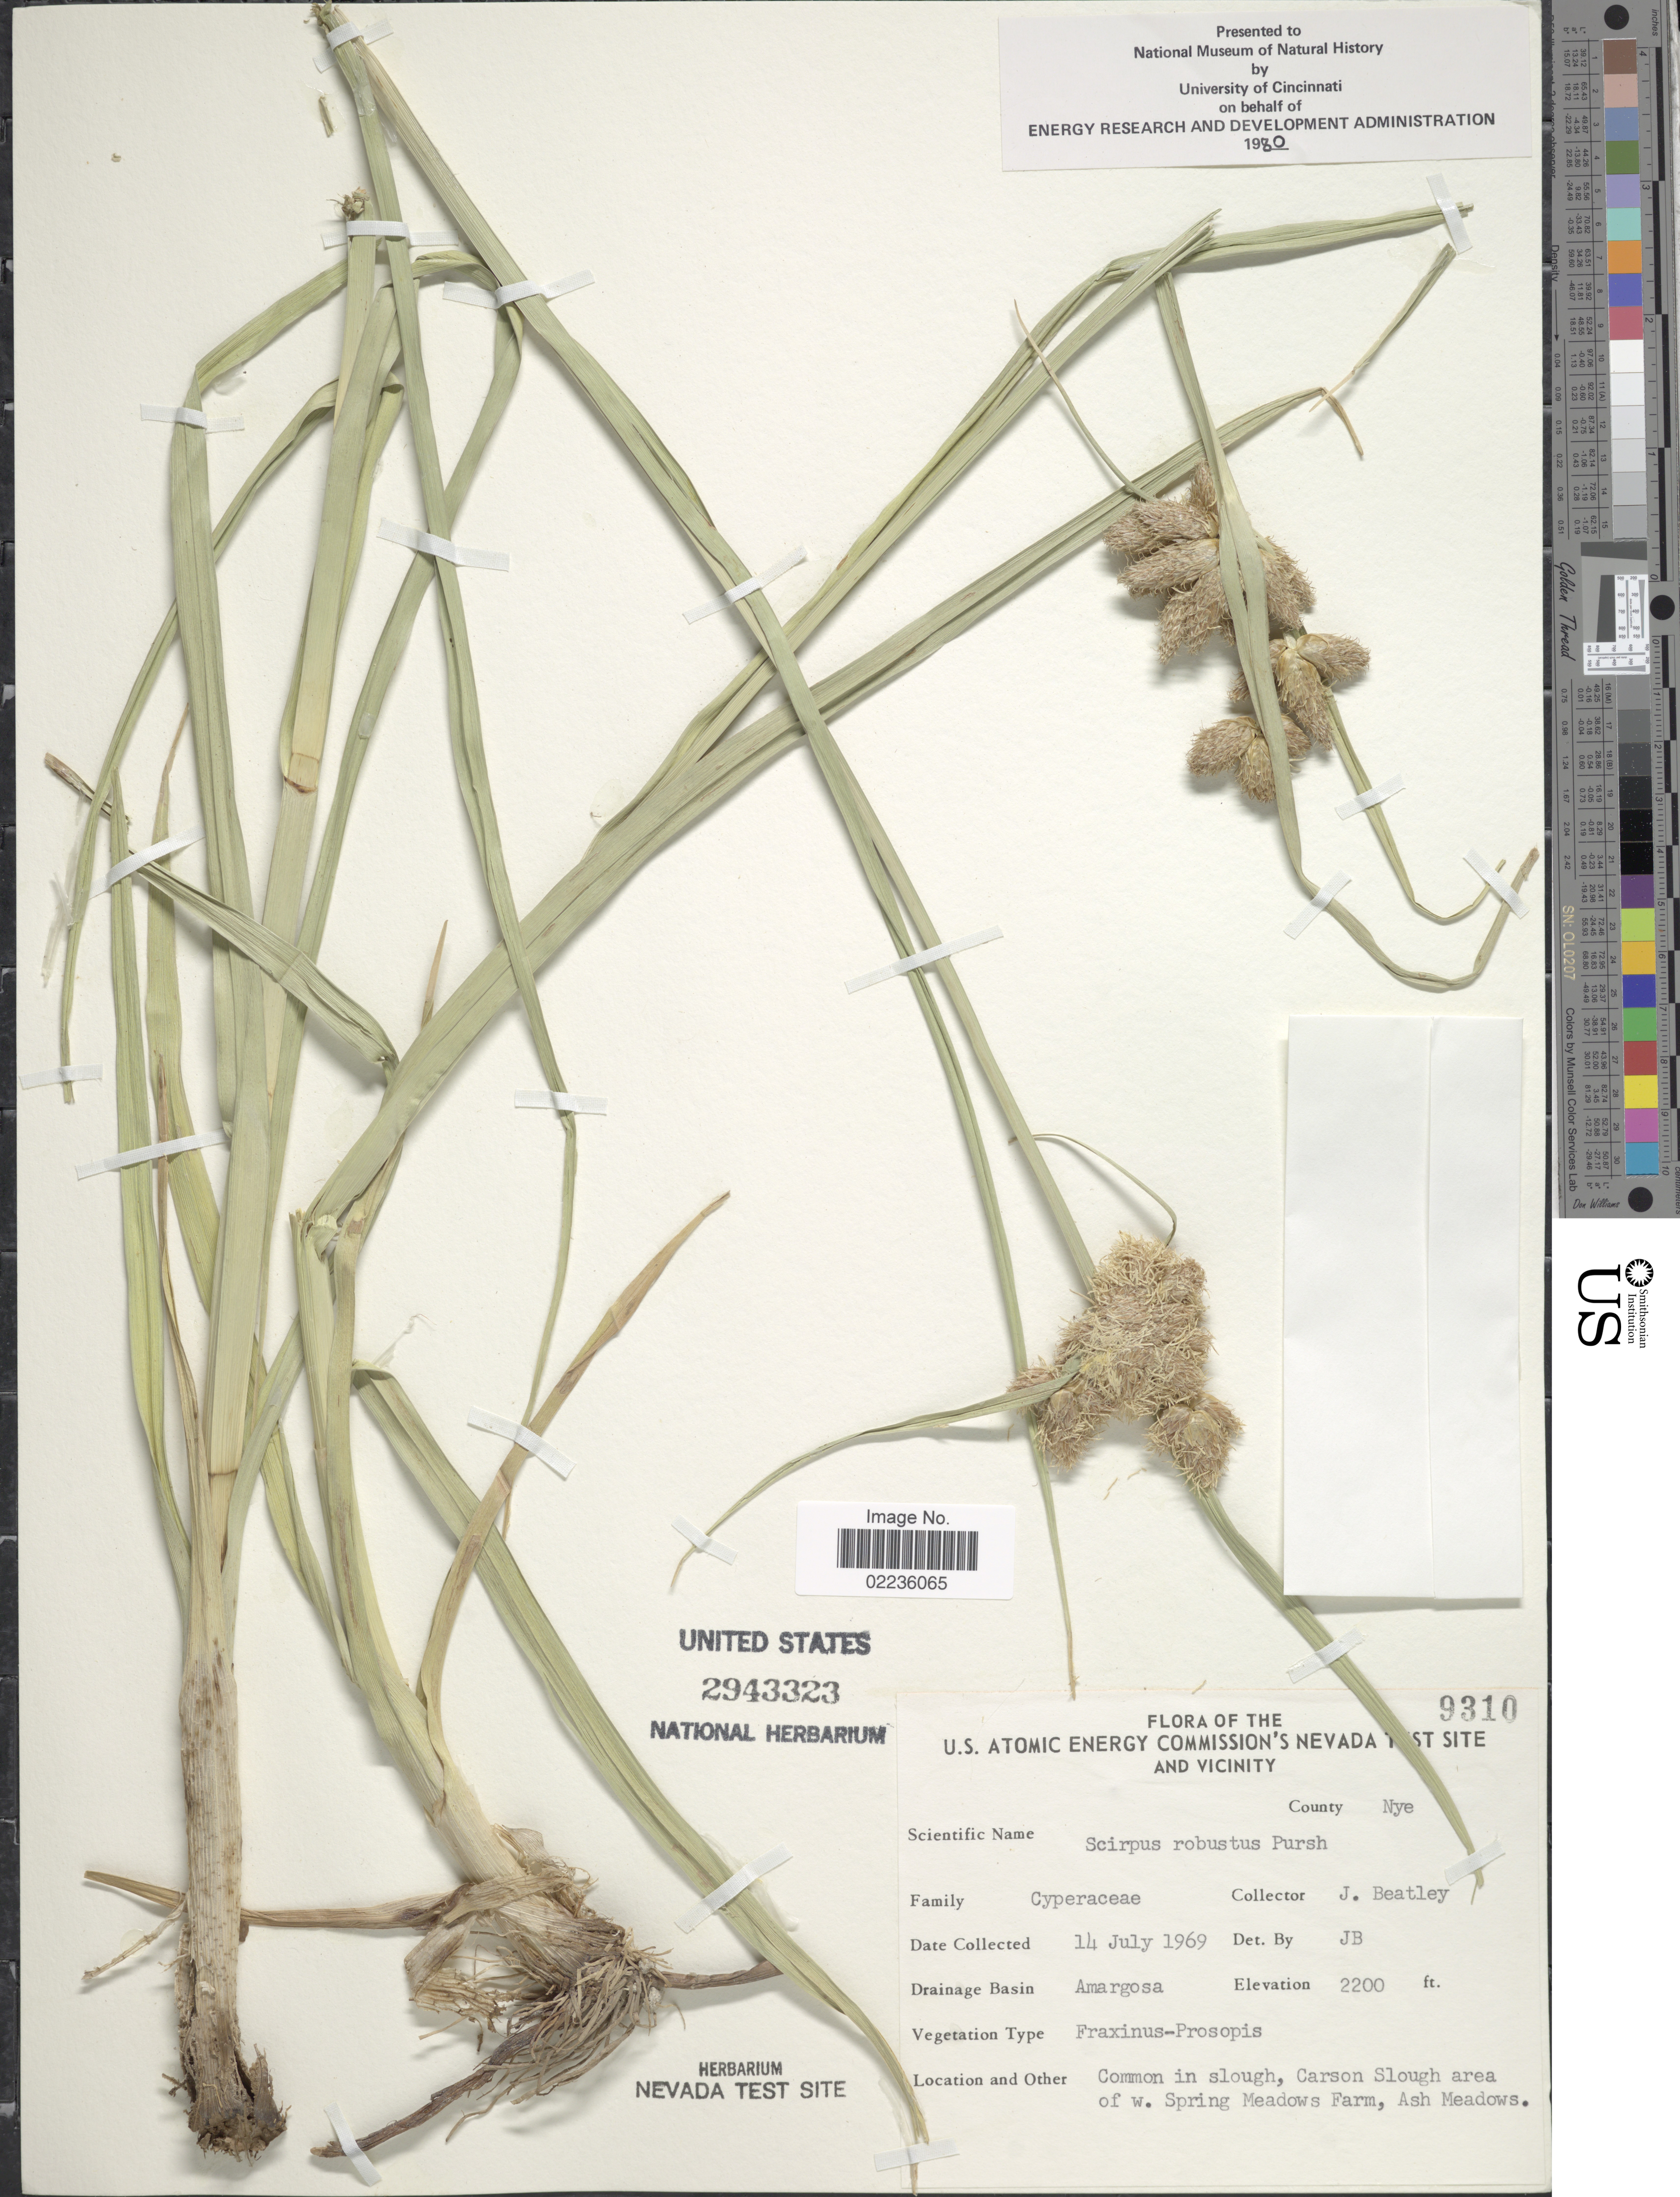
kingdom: Plantae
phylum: Tracheophyta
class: Liliopsida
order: Poales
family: Cyperaceae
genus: Bolboschoenus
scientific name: Bolboschoenus maritimus subsp. paludosus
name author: (A. Nelson) T. Koyama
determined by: Strong, M. T., (US), Smithsonian Institution - National Museum of Natural History (UNITED STATES)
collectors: J. C. Beatley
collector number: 9310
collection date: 1969-07-14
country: United States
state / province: Nevada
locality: U.S. Atomic Energy Commision's Nevada Test Site and vicinity. County Nye. Drainage Basin Amargosa. Carson Slough area of w. Spring Meadows Farm, Ash Meadow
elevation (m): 671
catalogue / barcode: US 2943323